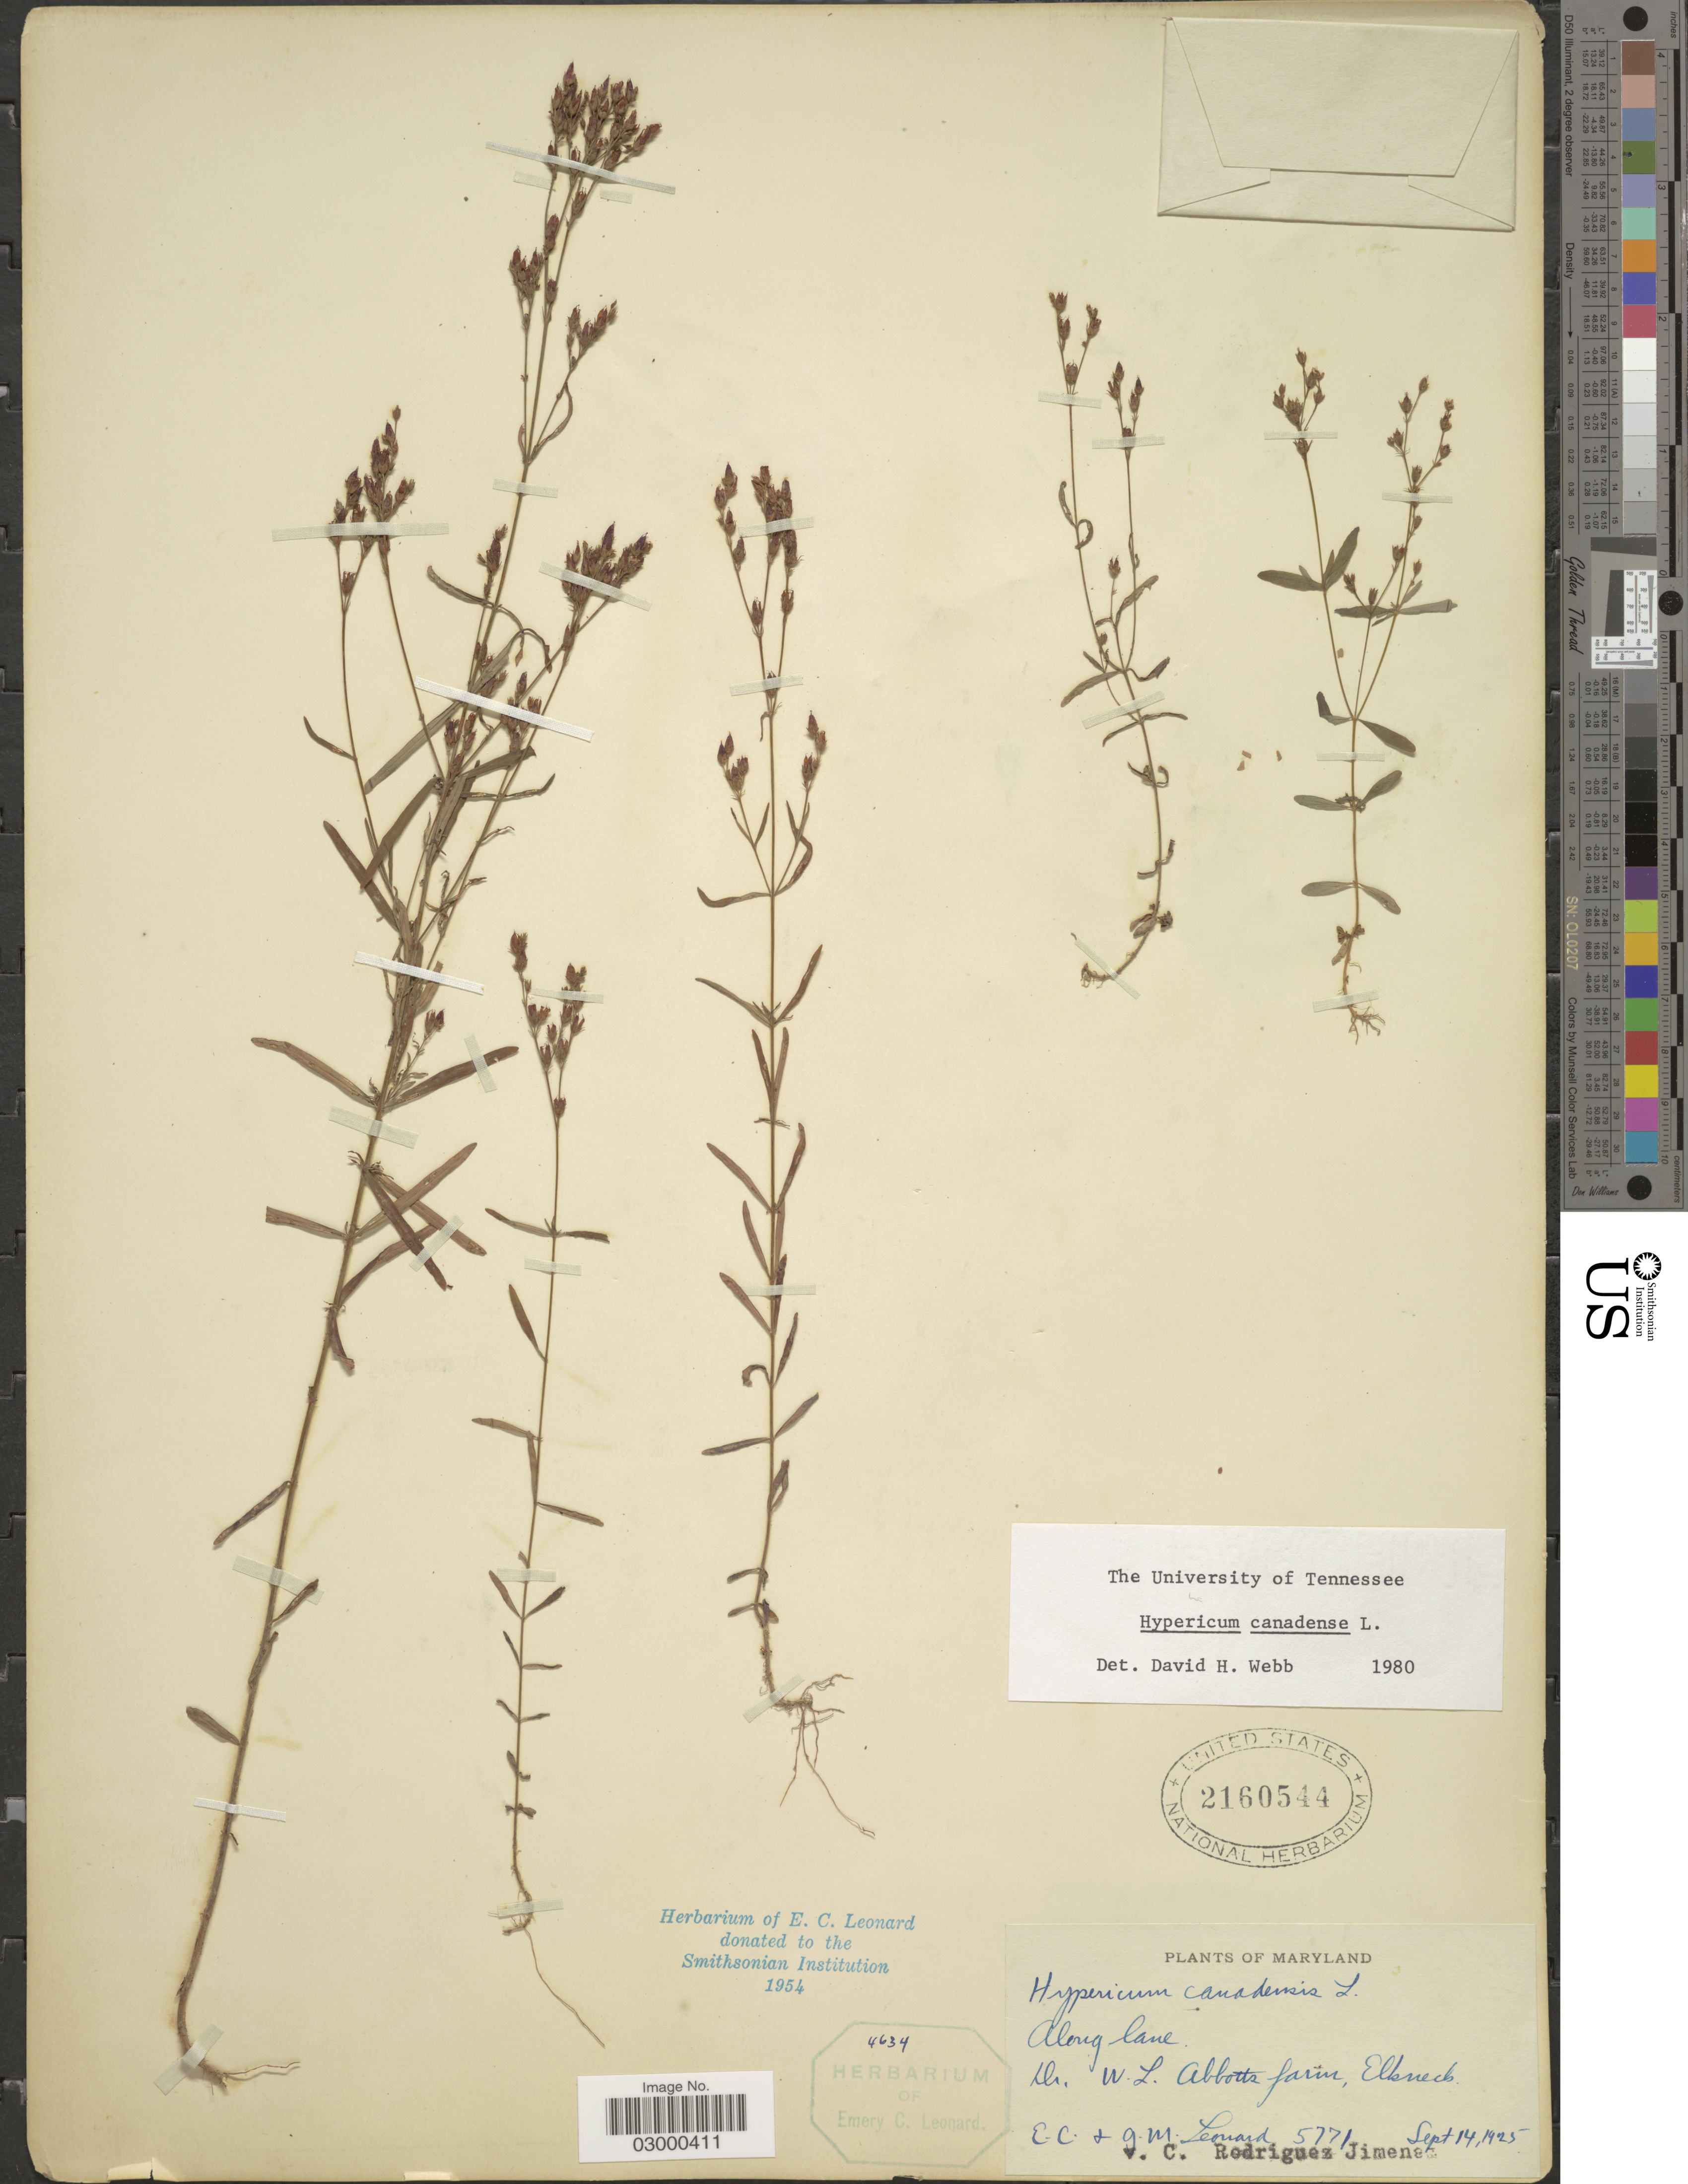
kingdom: Plantae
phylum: Tracheophyta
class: Magnoliopsida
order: Malpighiales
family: Hypericaceae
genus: Hypericum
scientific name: Hypericum canadense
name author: L.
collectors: E. C. Leonard & G. M. Leonard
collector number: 5771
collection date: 1925-09-14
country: United States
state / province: Maryland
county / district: Cecil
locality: Along lane, Dr. W. L. Abbotts farm, Elkneck.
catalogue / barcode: US 2160544